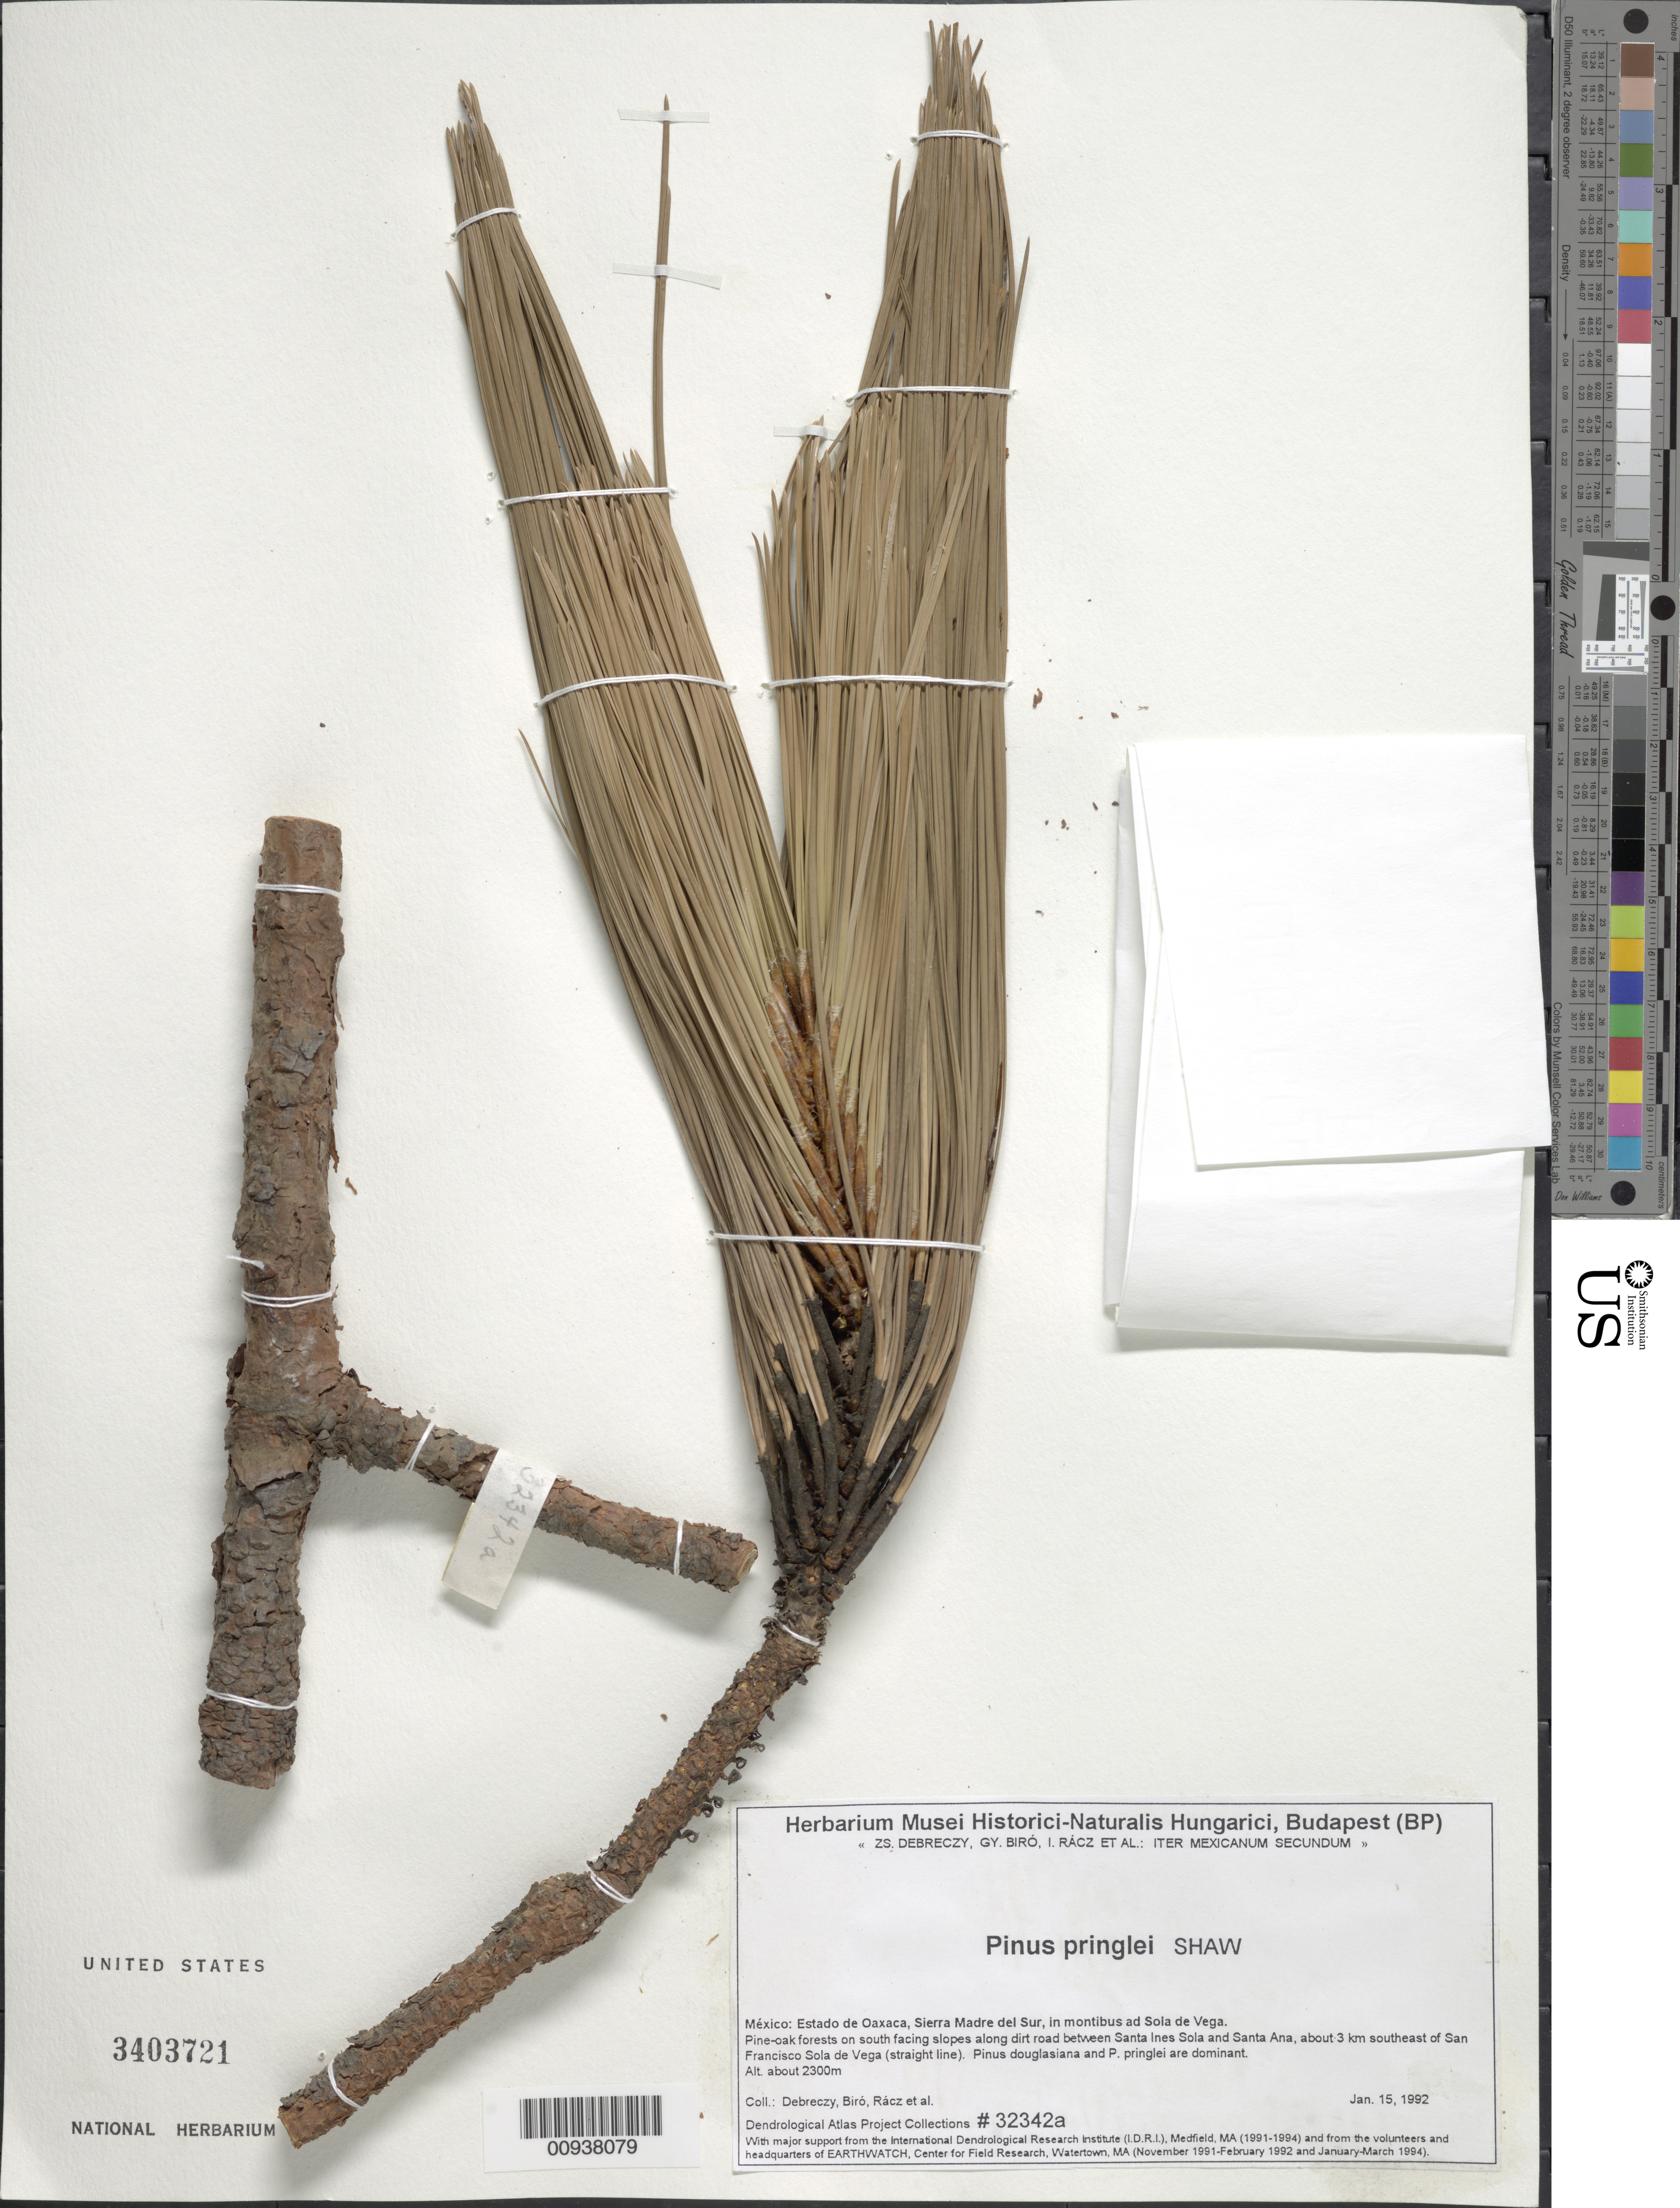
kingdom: Plantae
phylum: Tracheophyta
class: Pinopsida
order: Pinales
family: Pinaceae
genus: Pinus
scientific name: Pinus pringlei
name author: Shaw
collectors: Z. Debreczy, G. Biro, I. Rácz & et al.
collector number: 32342 a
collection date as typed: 15 Jan 1992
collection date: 1992-01-15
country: Mexico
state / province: Oaxaca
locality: Along dirt road between Santa Ines Sola and Santa Ana, about 3 km southeast of San Francisco Sola de Vega (straight line). Sierra Madre del Sur.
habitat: Pine-oak forest on south facing slopes along dirt road. Pinus douglasiana and P. pringlei are dominant.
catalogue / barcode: US 3403721